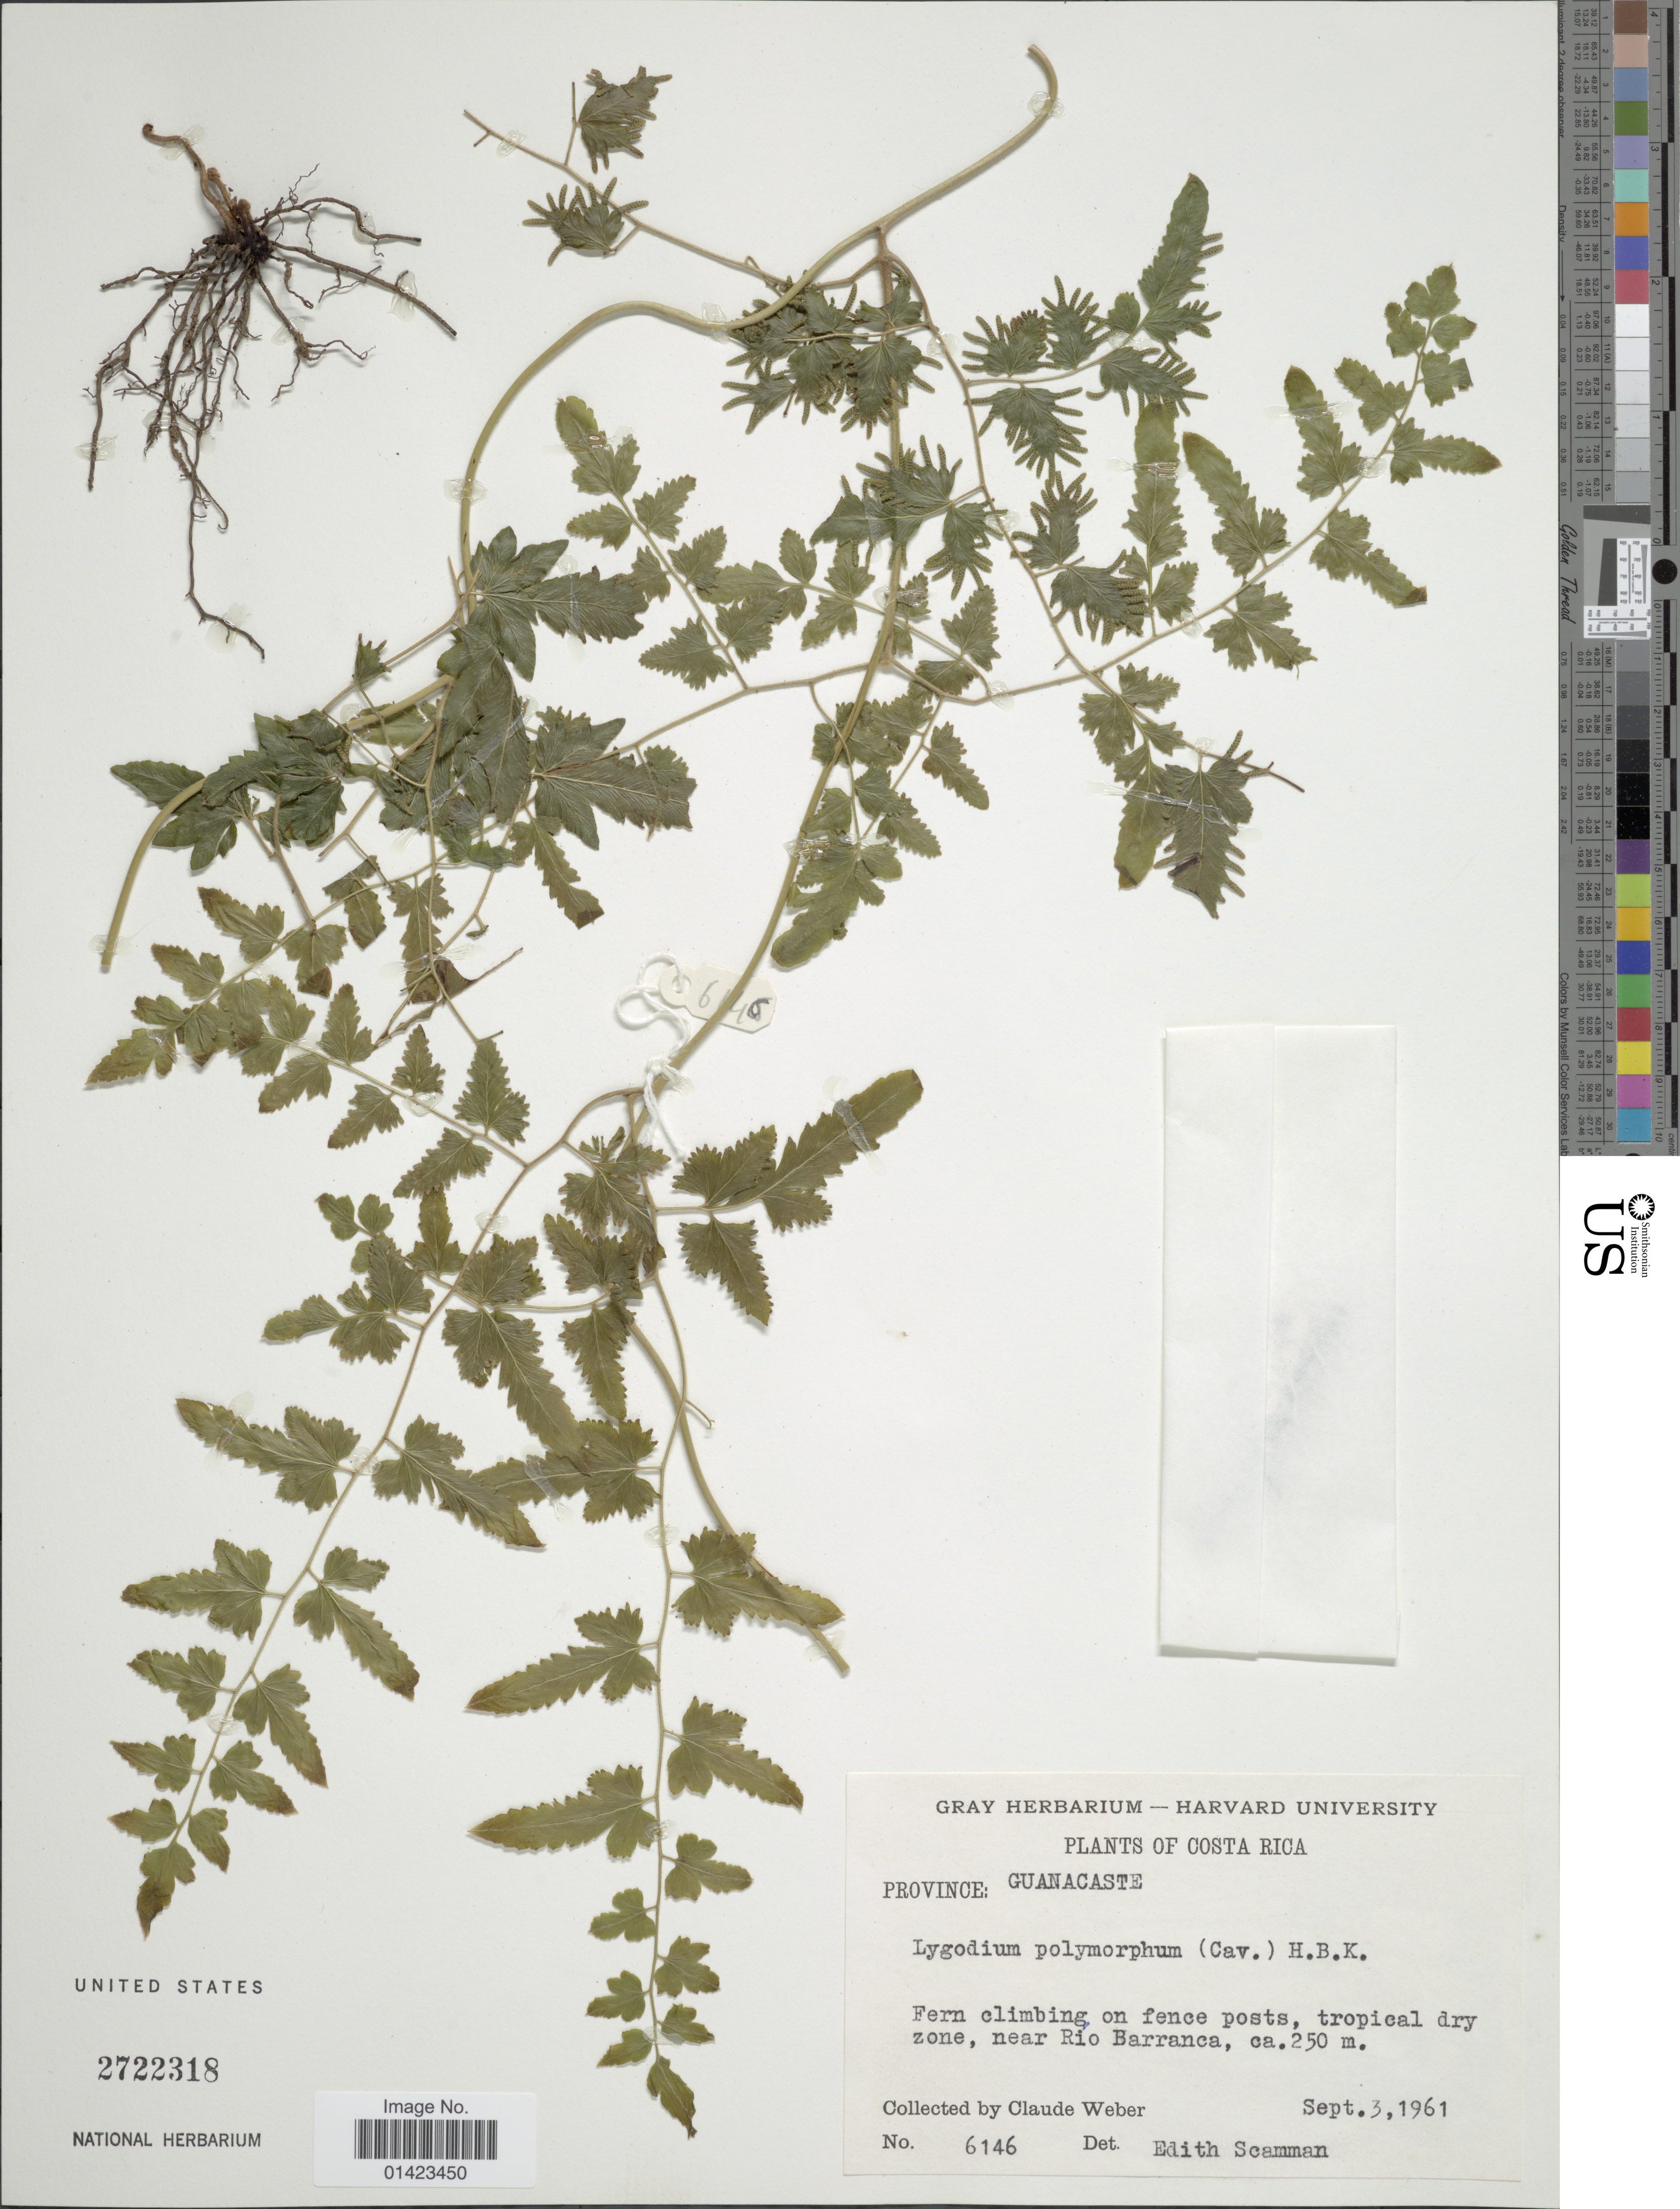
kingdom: Plantae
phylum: Tracheophyta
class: Polypodiopsida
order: Schizaeales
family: Lygodiaceae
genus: Lygodium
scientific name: Lygodium venustum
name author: Sw.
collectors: C. M. Weber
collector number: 6146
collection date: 1961-09-03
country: Costa Rica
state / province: Guanacaste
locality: Province: Guanacaste, tropical dry zone, near Rio Barranca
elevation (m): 250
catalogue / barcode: US 2722318